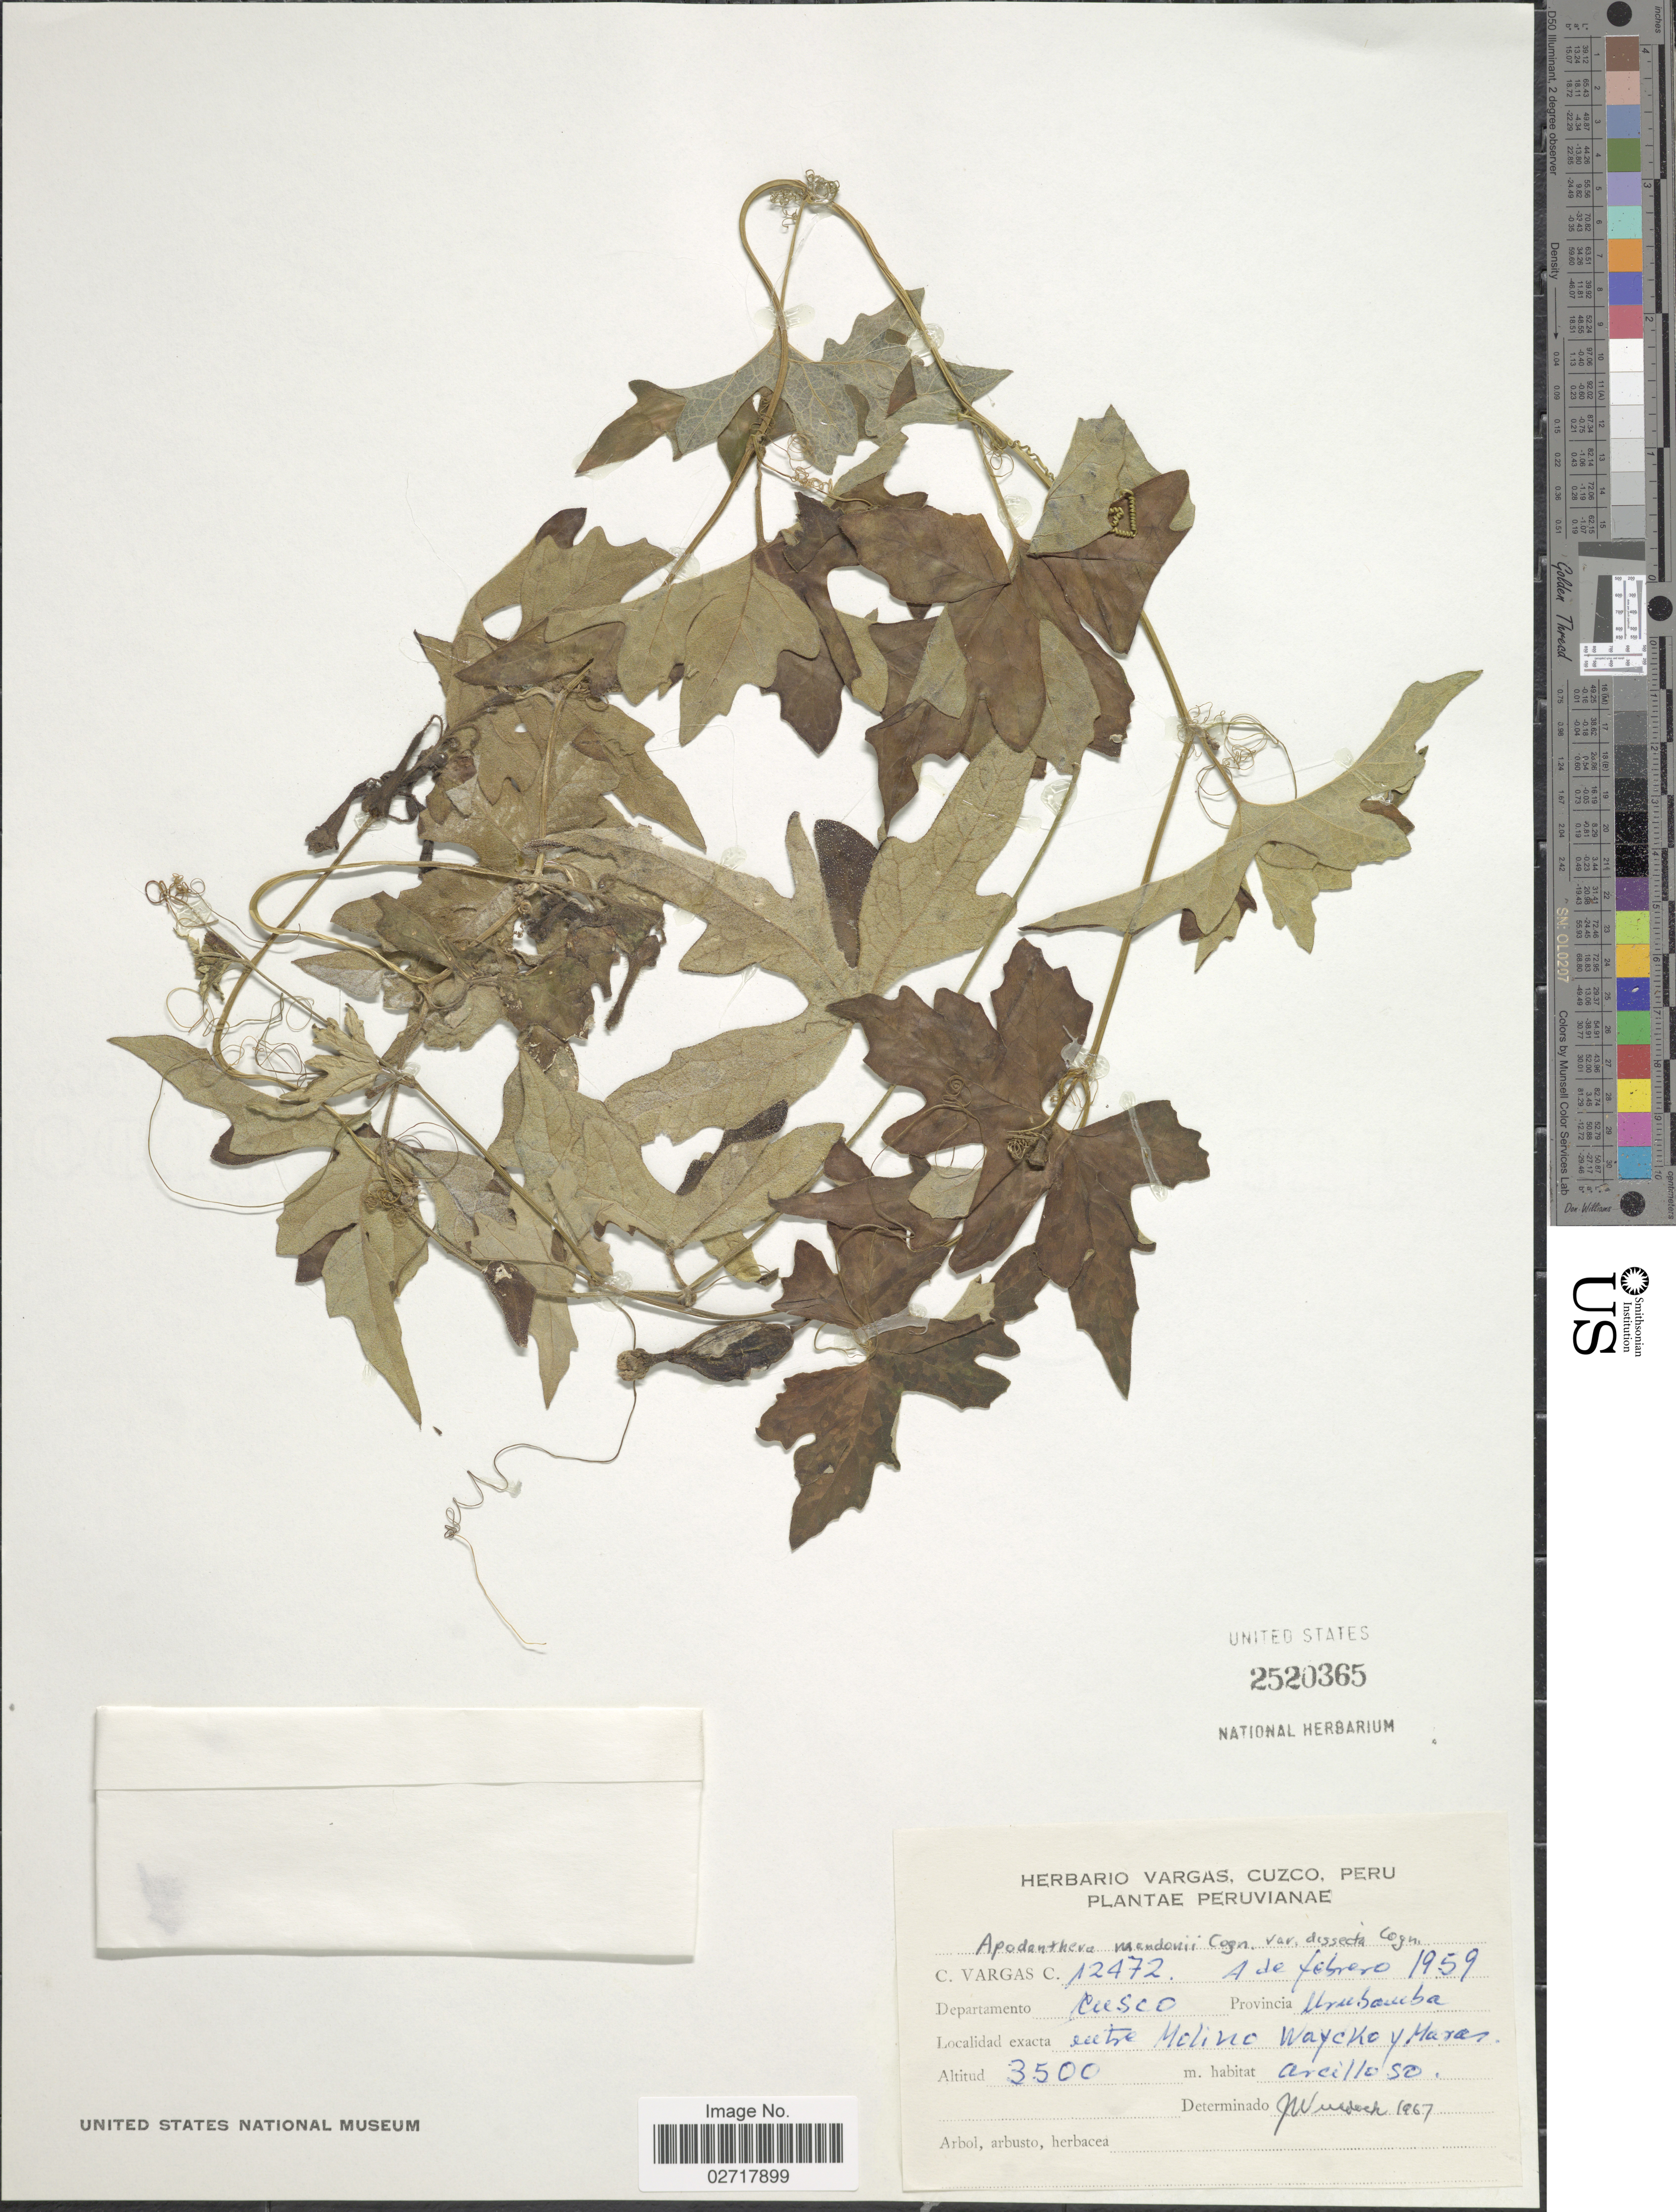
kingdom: Plantae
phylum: Tracheophyta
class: Magnoliopsida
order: Cucurbitales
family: Cucurbitaceae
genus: Apodanthera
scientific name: Apodanthera mandonii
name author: Cogn.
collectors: C. Vargas Calderón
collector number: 12472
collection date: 1959-02-04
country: Peru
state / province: Cusco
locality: Provincia Urubamba. Entre Molino Waycko y Maras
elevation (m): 3500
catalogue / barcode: US 2520365